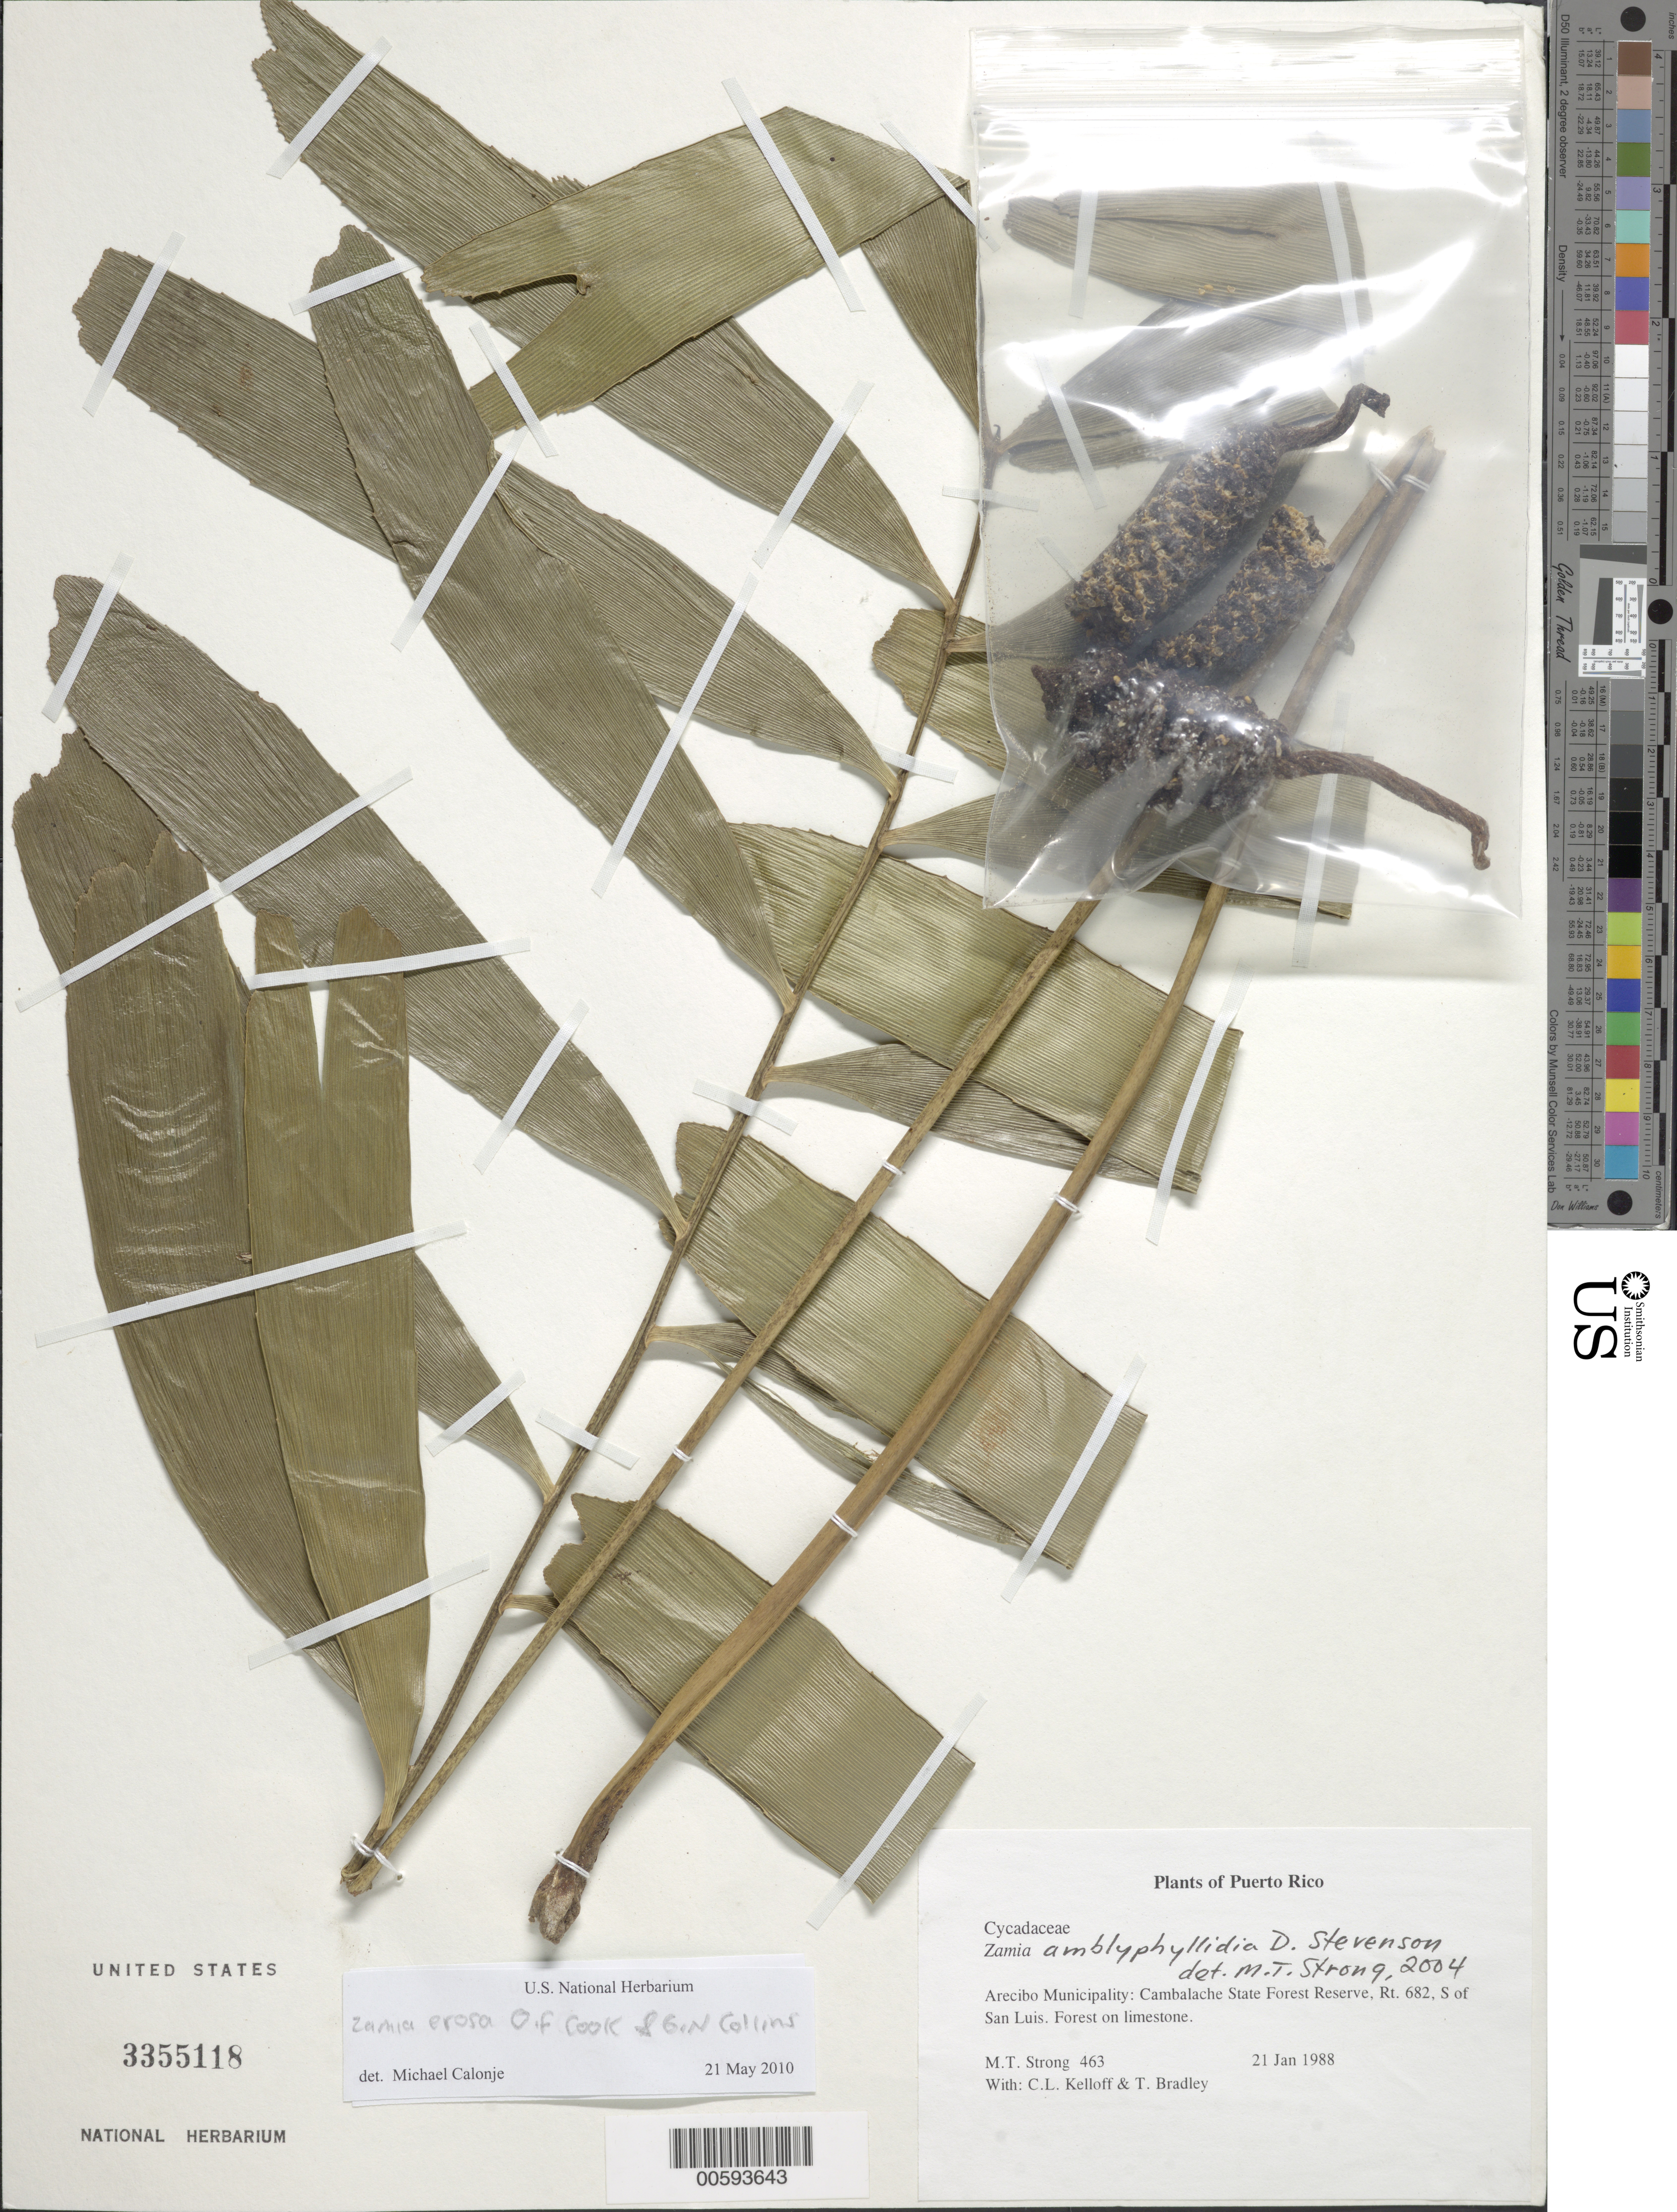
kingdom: Plantae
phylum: Tracheophyta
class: Cycadopsida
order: Cycadales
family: Zamiaceae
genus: Zamia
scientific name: Zamia erosa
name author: O.F. Cook & G. N. Collins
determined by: Colonje, M.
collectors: M. T. Strong, C. L. Kelloff & T. Bradley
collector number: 463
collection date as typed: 21 Jan 1988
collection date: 1988-01-21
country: Puerto Rico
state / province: Arecibo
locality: Arecibo Municipality: Cambalache State Forest Reserve, Rt. 682, S of San Luis.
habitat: Forest on limestone.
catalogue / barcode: US 3354118